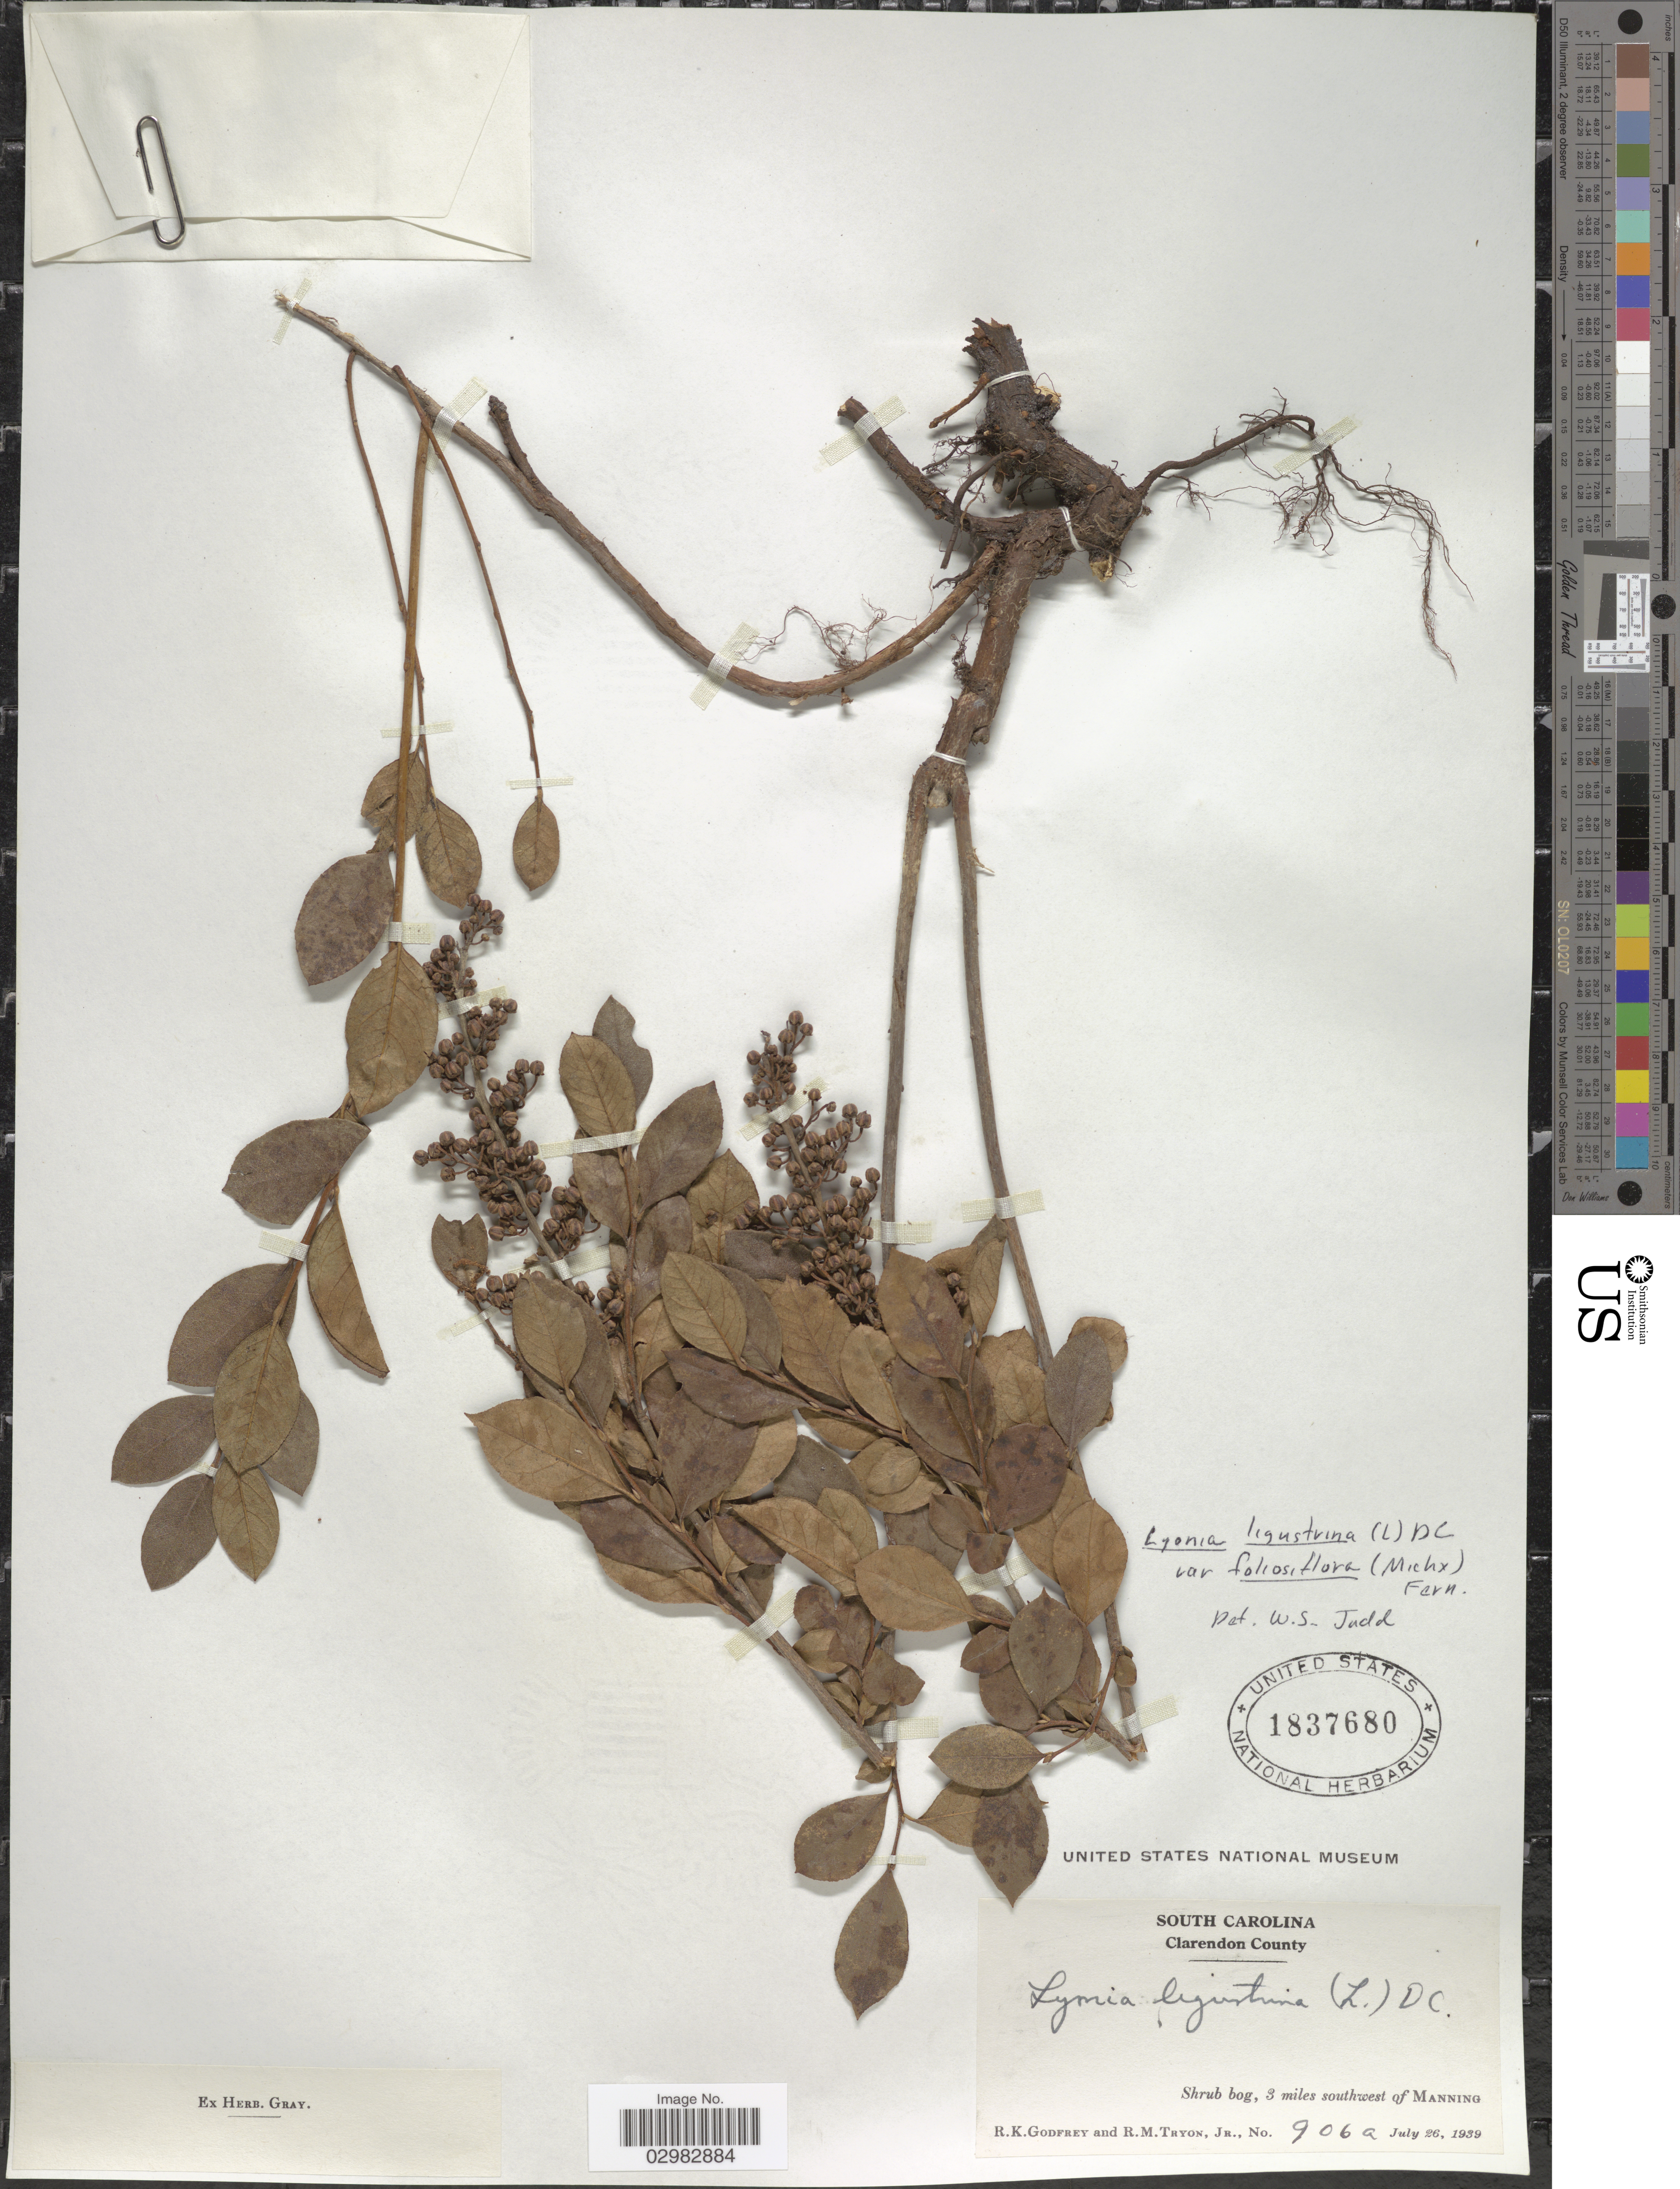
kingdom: Plantae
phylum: Tracheophyta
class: Magnoliopsida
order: Ericales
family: Ericaceae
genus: Lyonia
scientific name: Lyonia ligustrina var. foliosiflora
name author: (Michx.) Fernald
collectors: R. K. Godfrey & R. Tryon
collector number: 906a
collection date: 1939-07-26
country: United States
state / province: South Carolina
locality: Clarendon County, 3 miles southwest of Manning.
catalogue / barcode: US 1837680